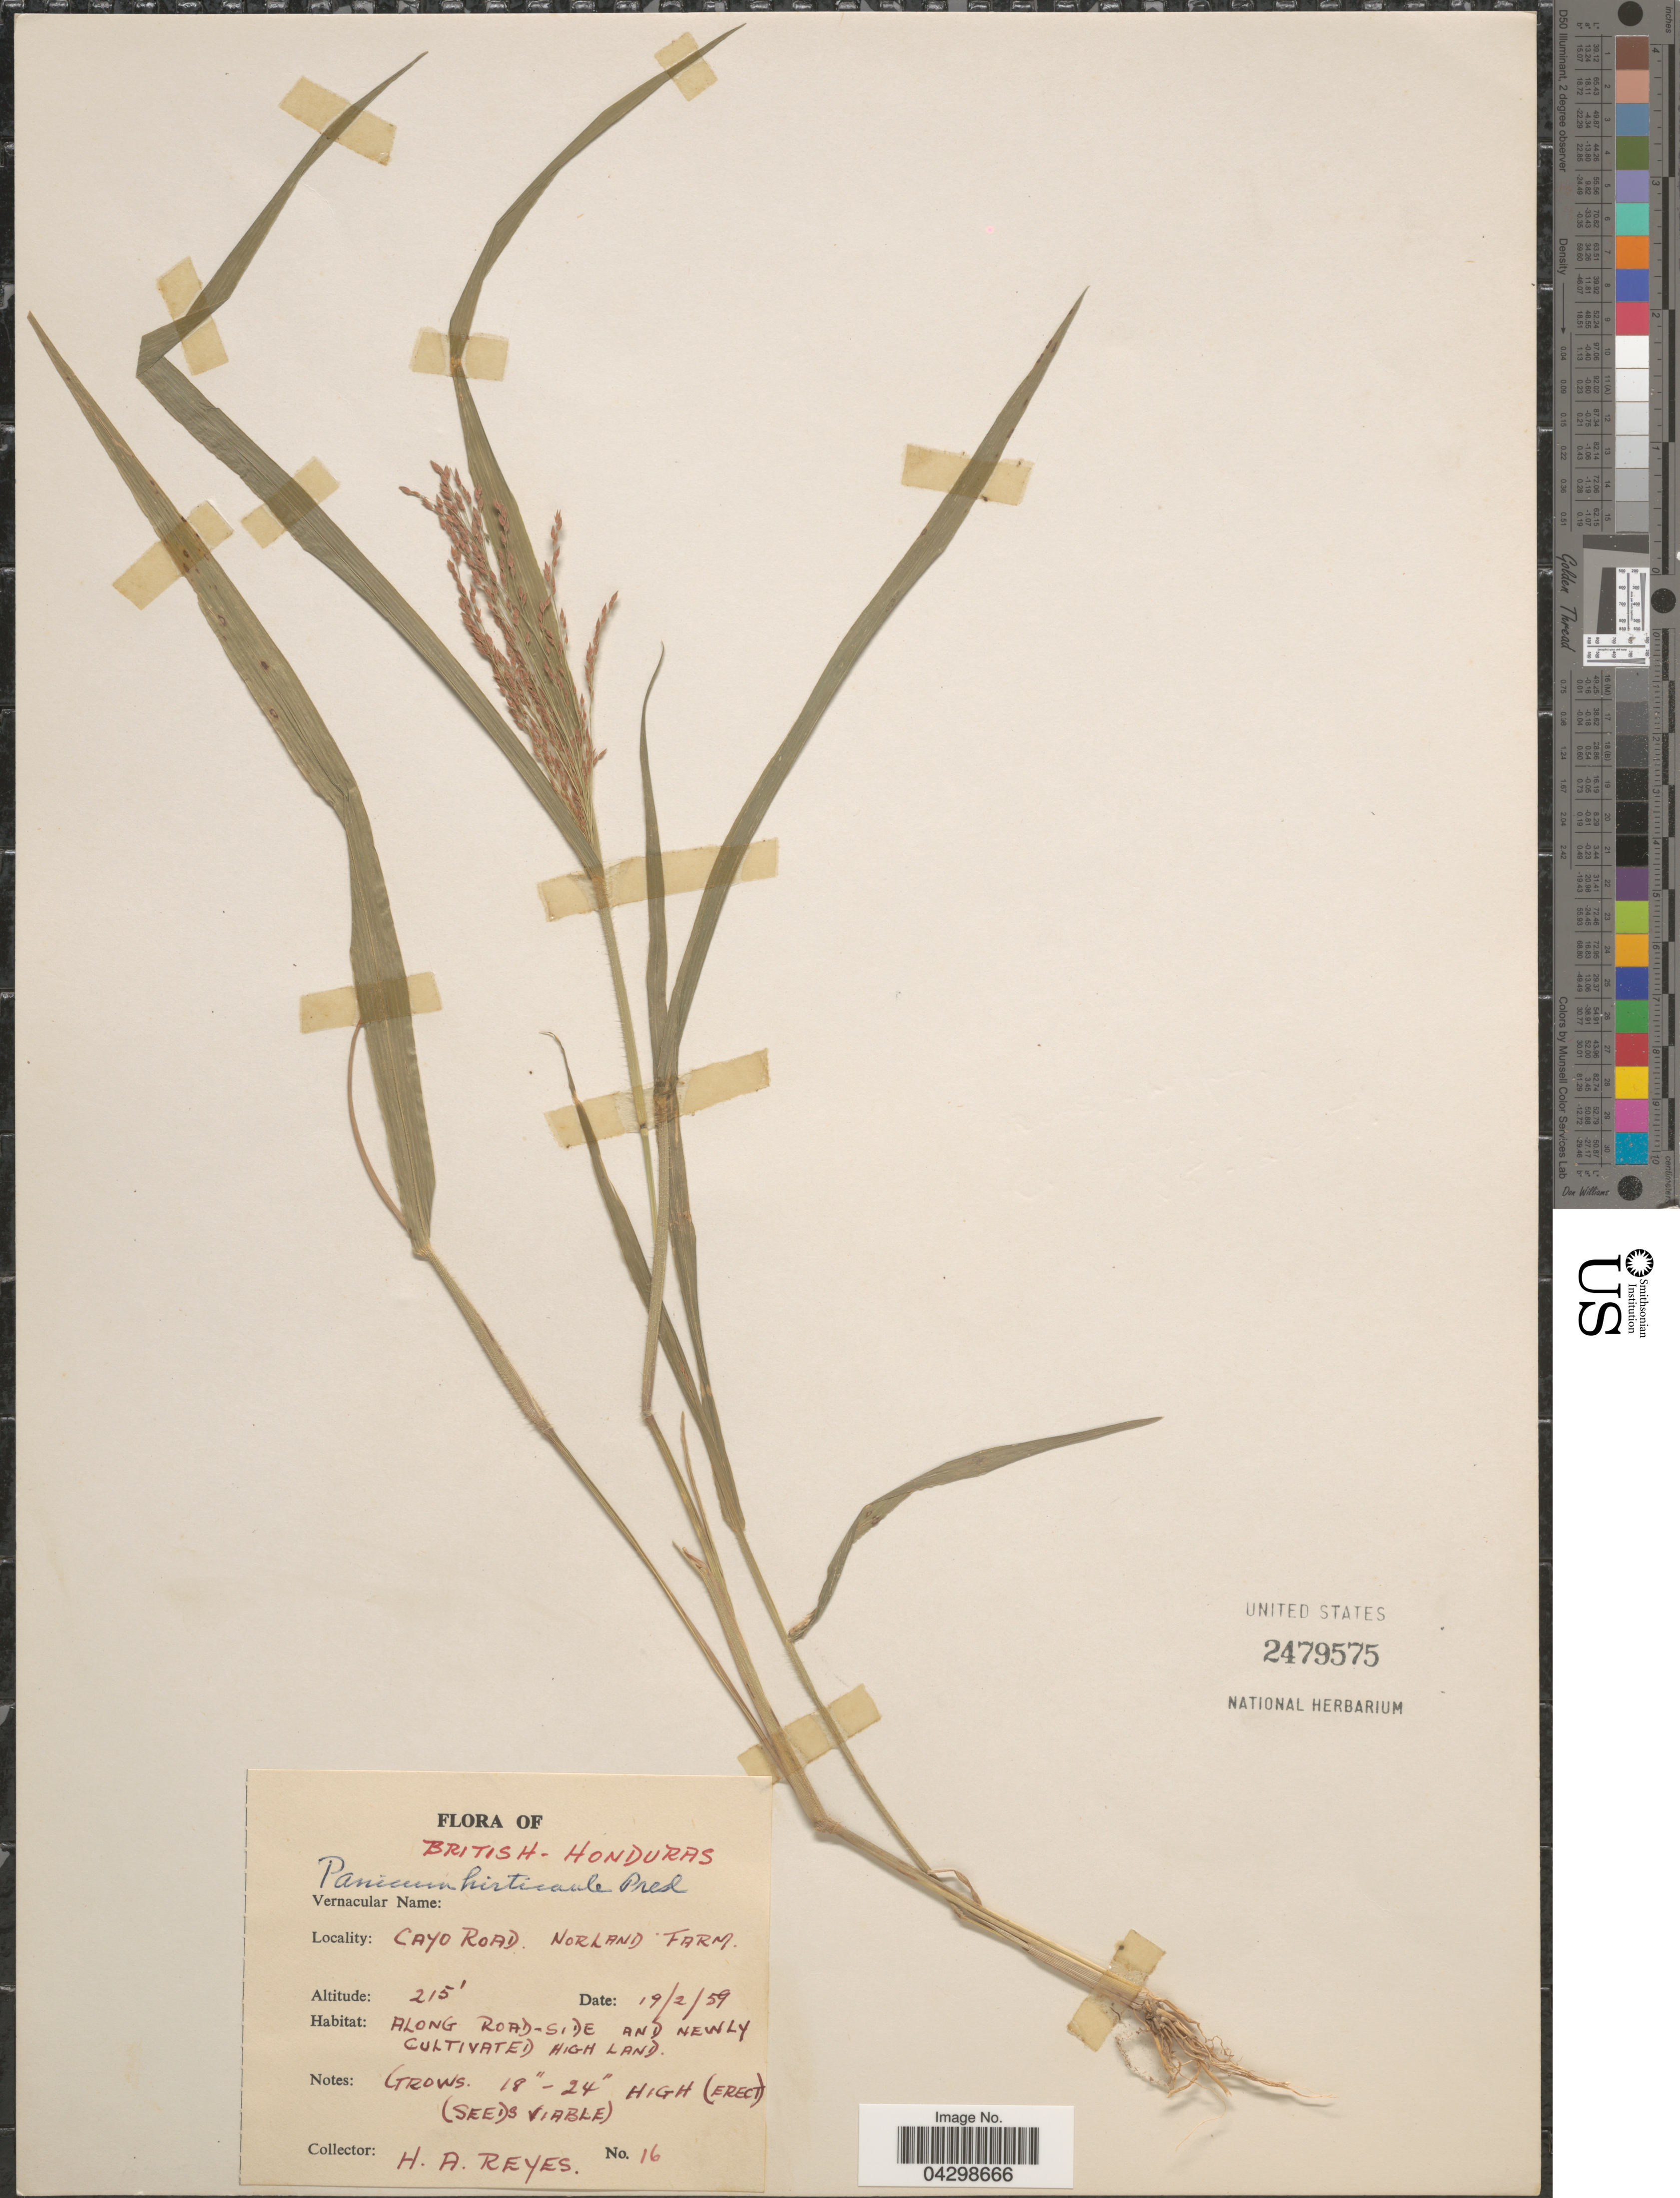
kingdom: Plantae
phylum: Tracheophyta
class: Liliopsida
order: Poales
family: Poaceae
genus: Panicum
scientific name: Panicum hirticaule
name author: J. Presl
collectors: H. Reyes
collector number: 16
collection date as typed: Transcribed d/m/y: 19/2/59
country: Belize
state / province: Cayo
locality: British- Honduras. Cayo Road. Norland-Farm. Along road-side and newly cultivated high land.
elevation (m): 66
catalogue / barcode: US 2479575